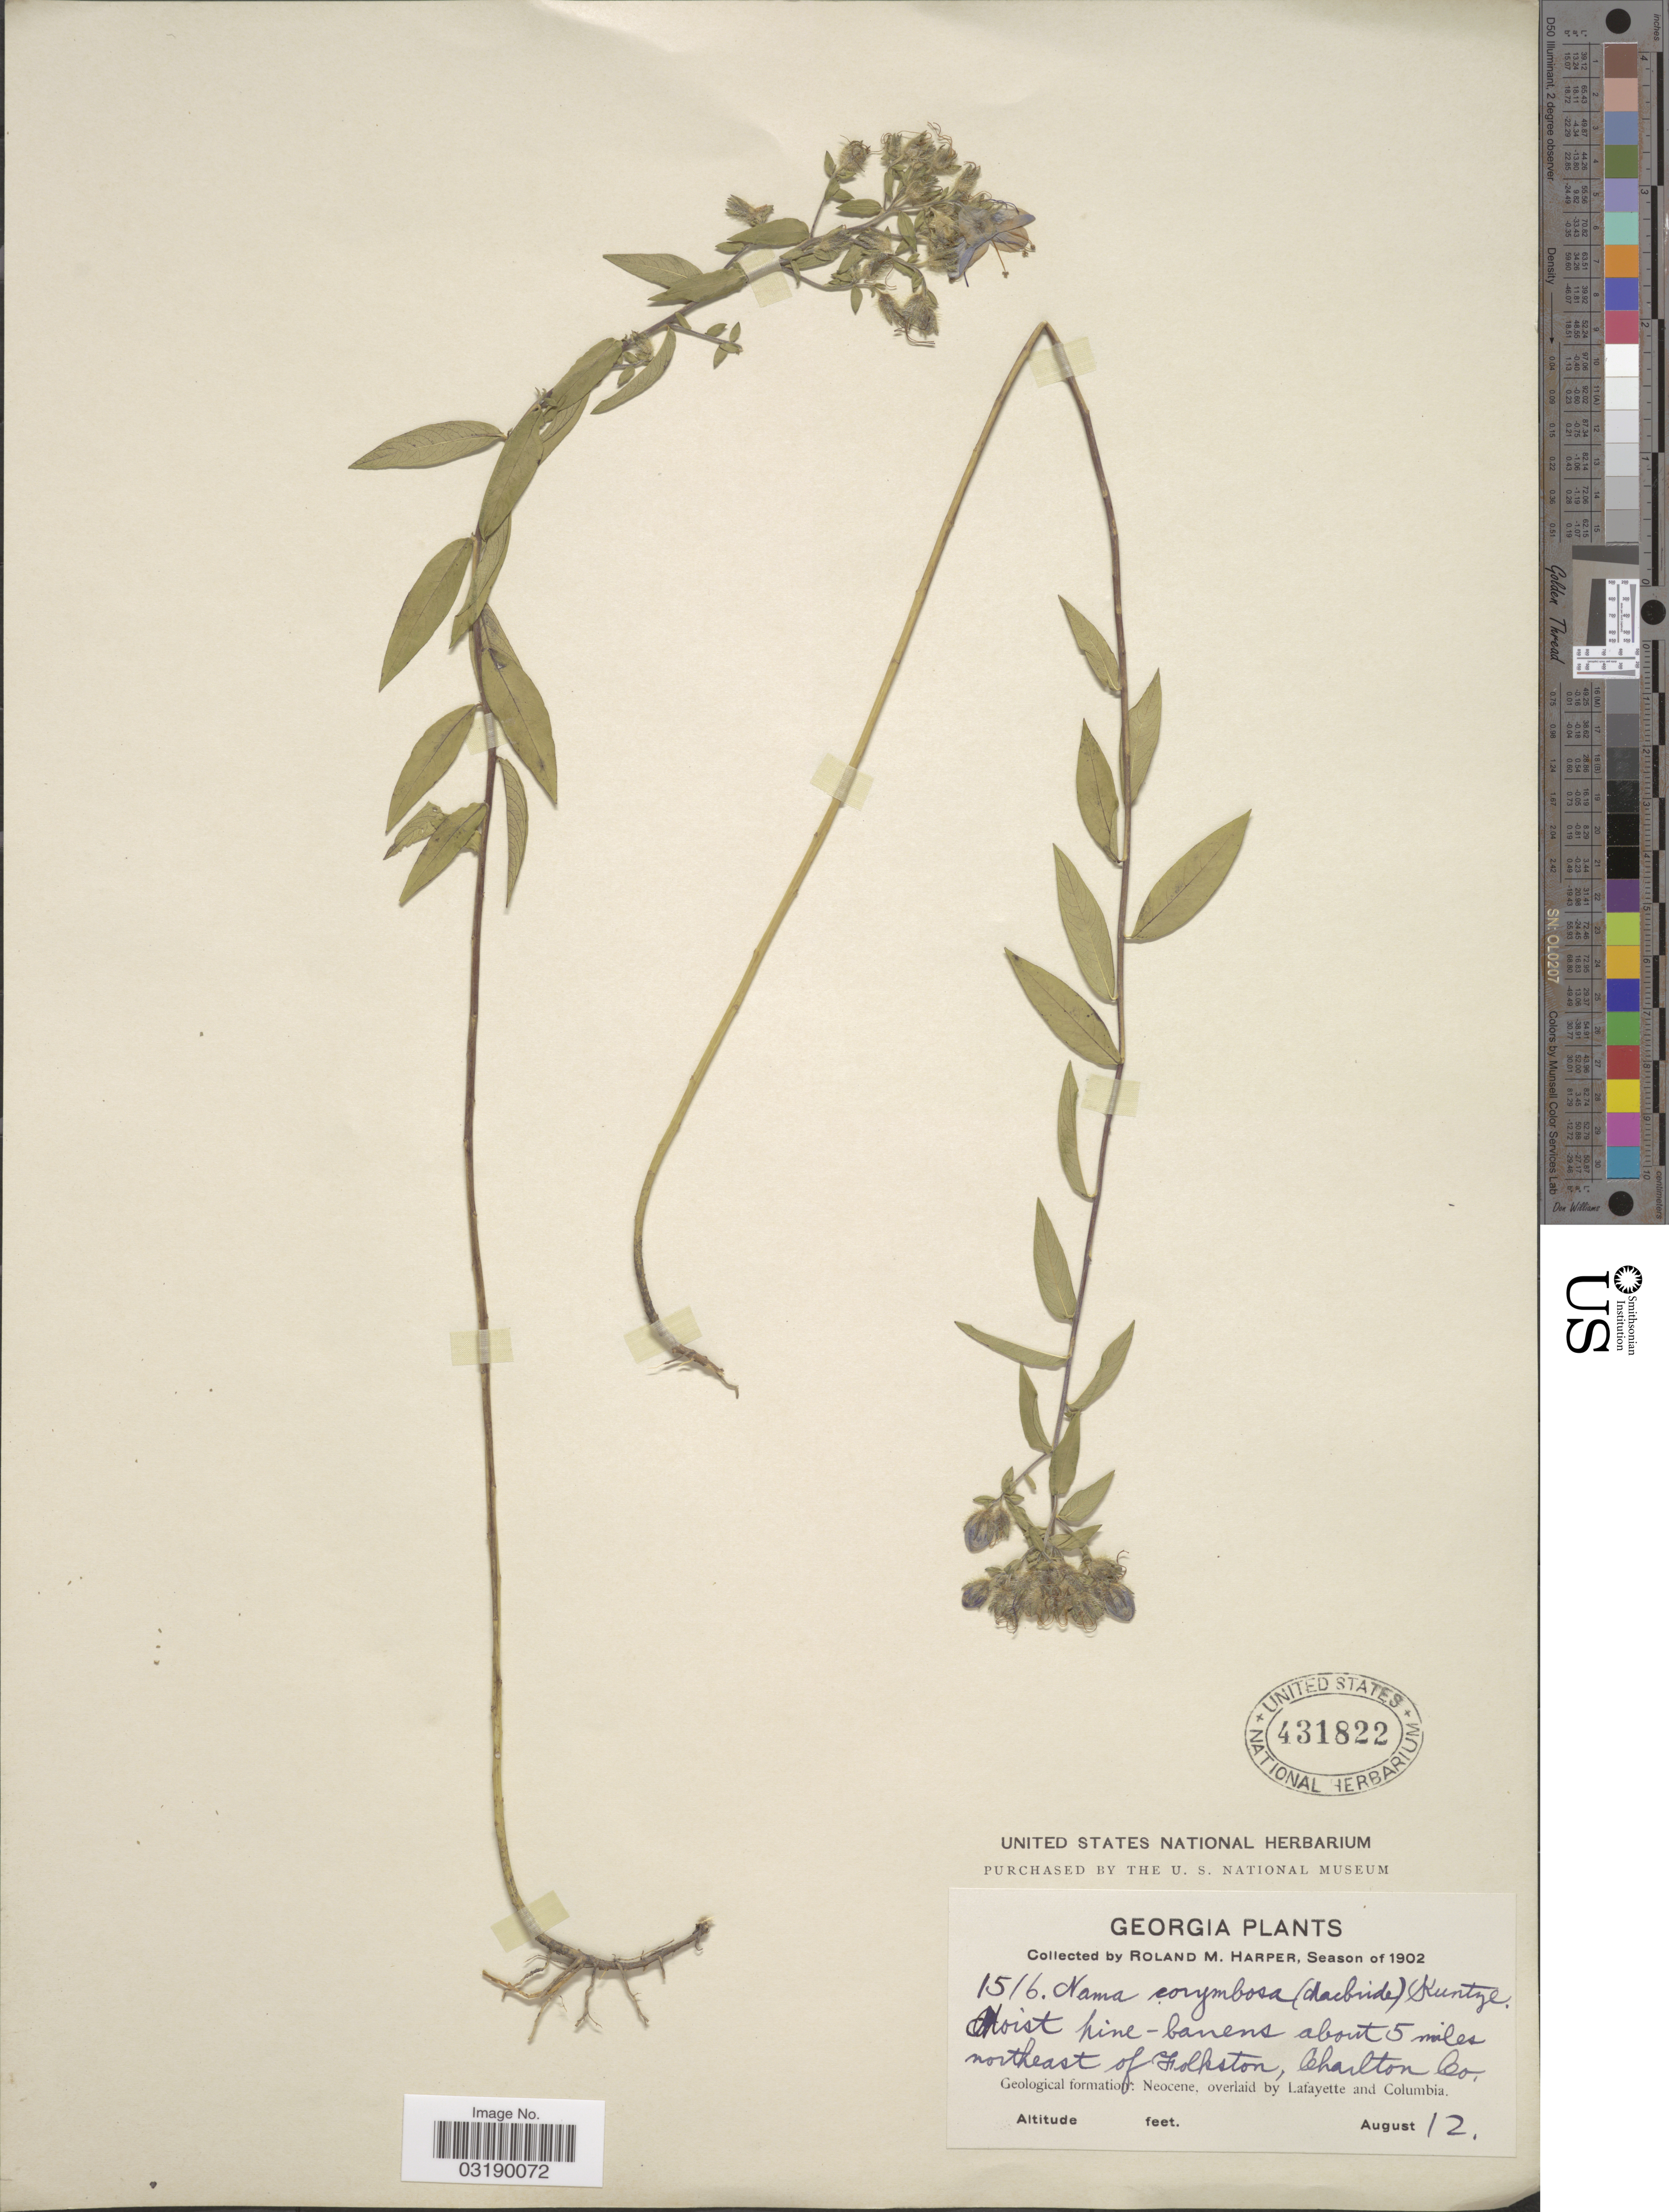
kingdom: Plantae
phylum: Tracheophyta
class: Magnoliopsida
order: Solanales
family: Hydroleaceae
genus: Hydrolea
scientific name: Hydrolea corymbosa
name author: J. Macbr. ex Elliott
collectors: R. M. Harper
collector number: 1516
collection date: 1902-08-12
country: United States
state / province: Georgia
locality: About 5 miles northeast of Folkston, Charlton Co.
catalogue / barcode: US 431822